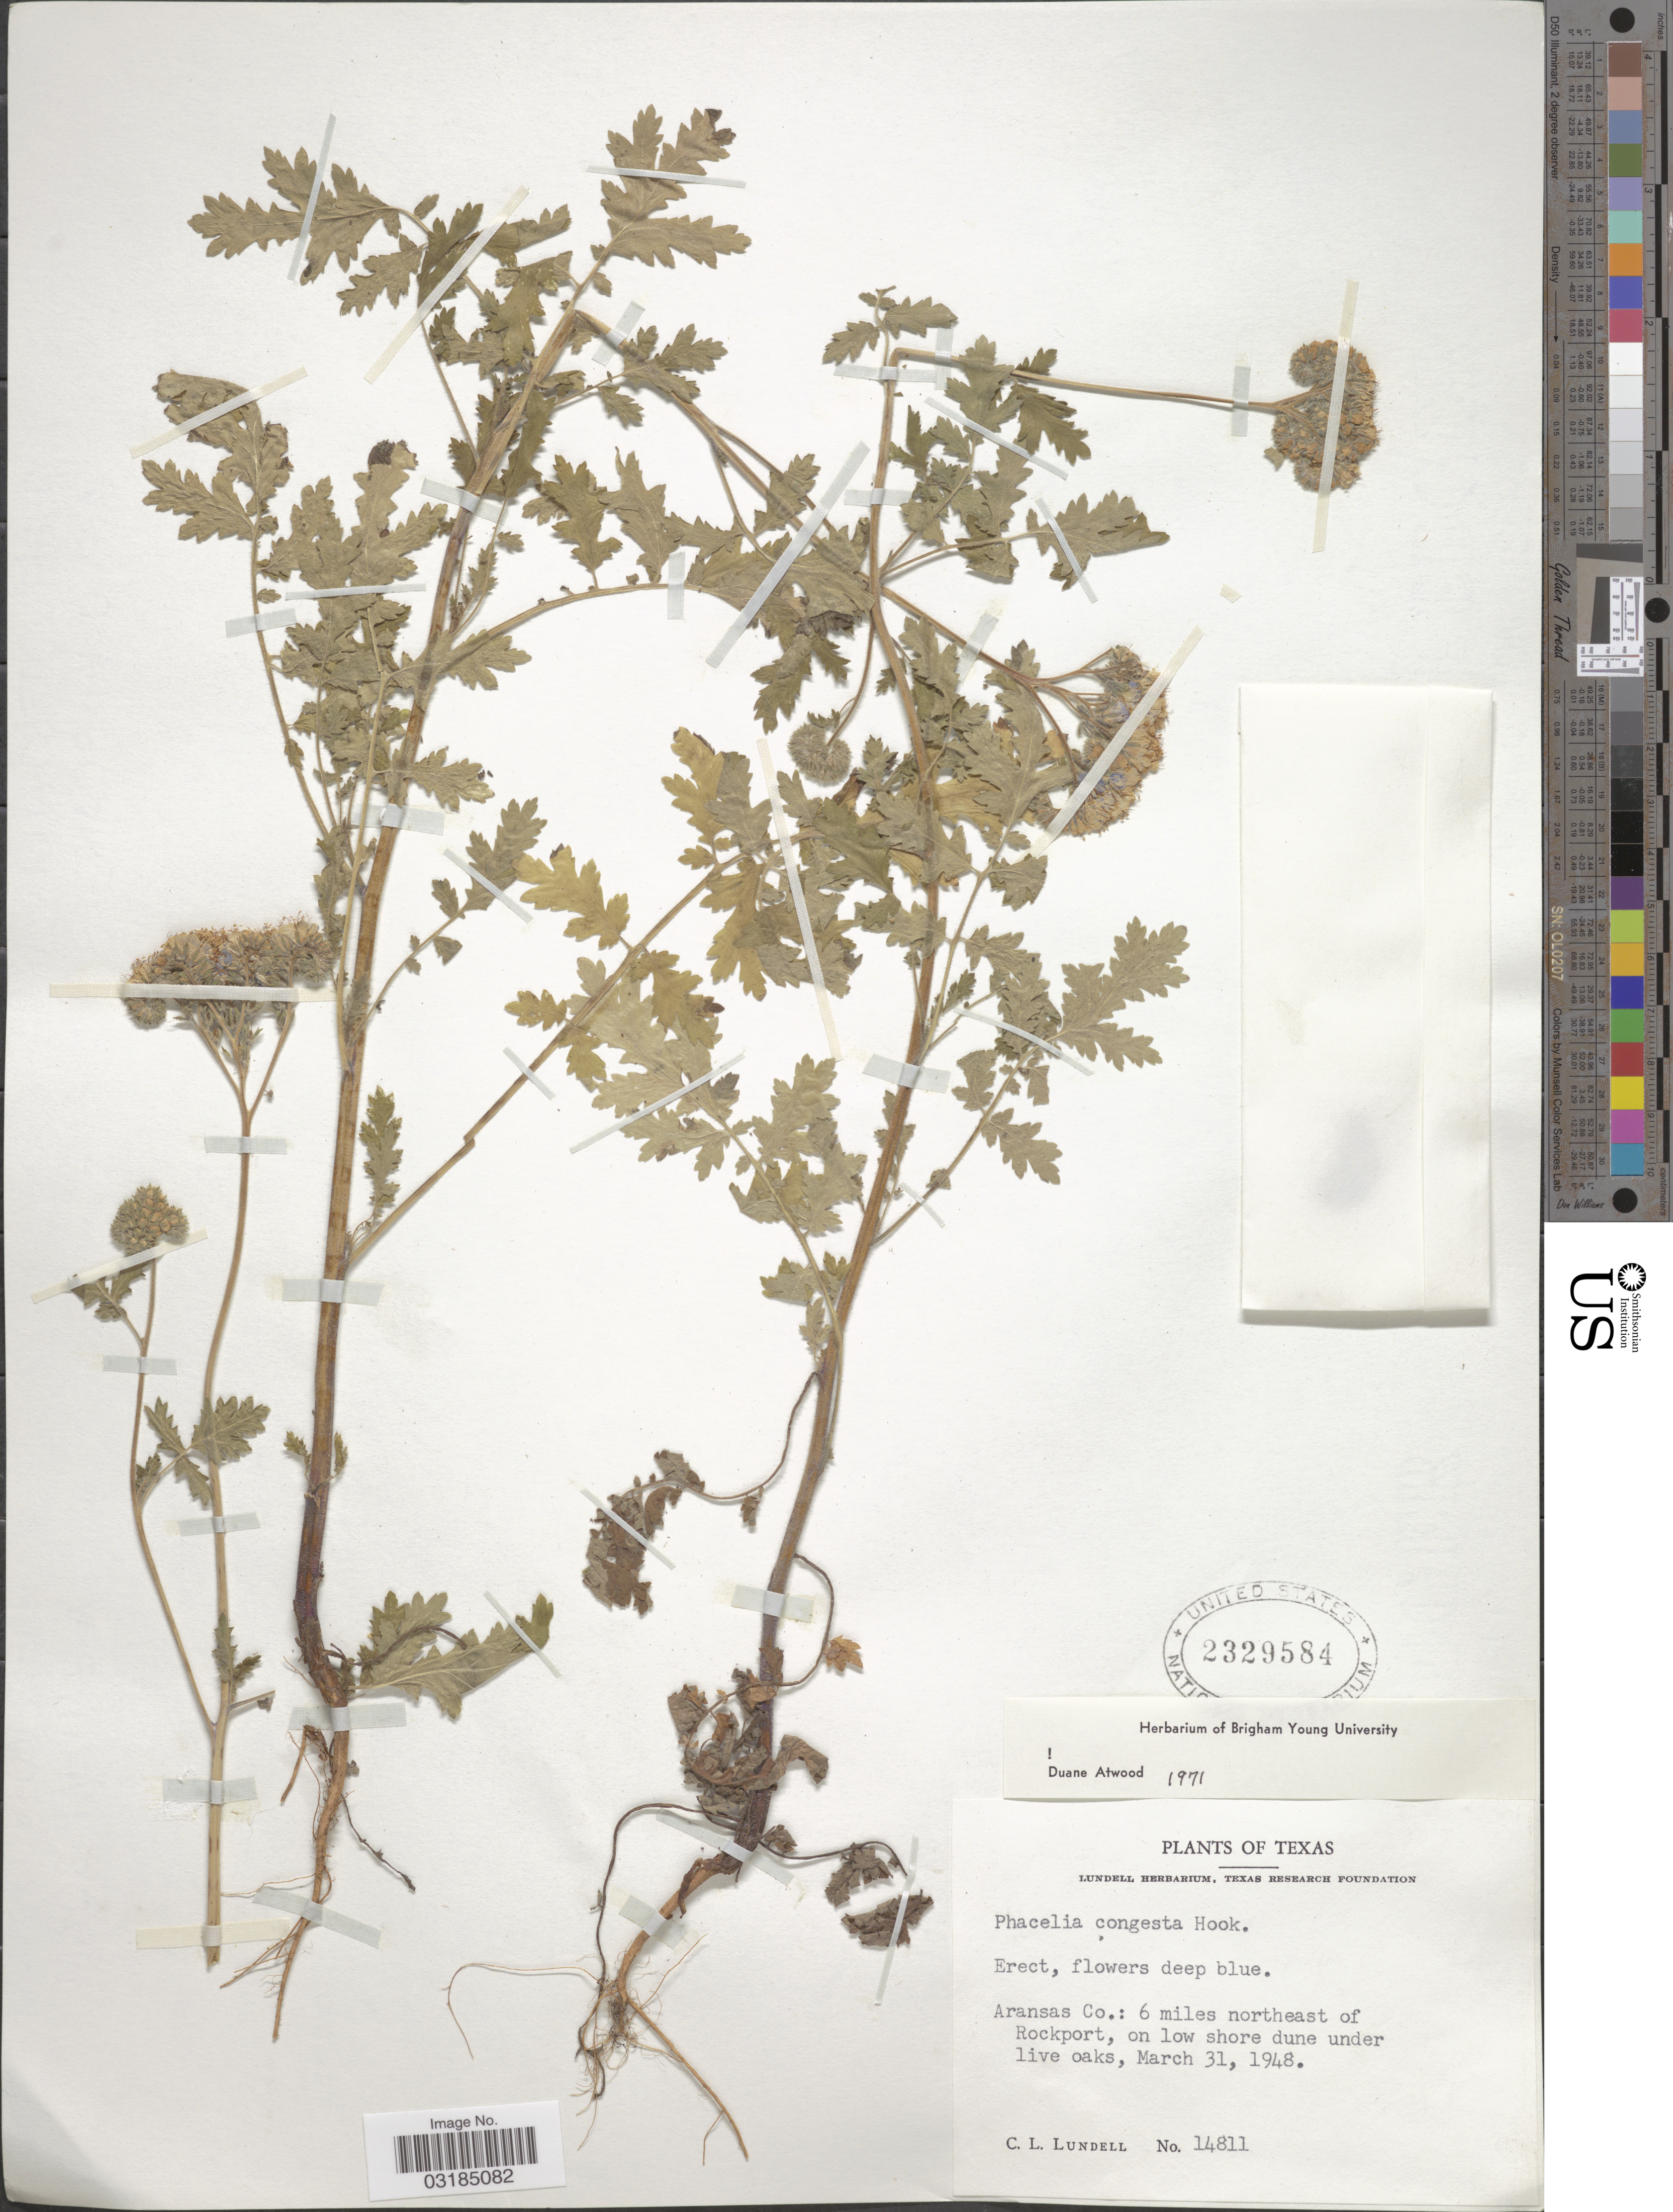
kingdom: Plantae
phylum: Tracheophyta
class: Magnoliopsida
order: Boraginales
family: Hydrophyllaceae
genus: Phacelia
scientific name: Phacelia congesta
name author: Hook.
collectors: C. L. Lundell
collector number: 14811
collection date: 1948-03-31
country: United States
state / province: Texas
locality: Aransas Co.: 6 miles northeast of Rockport.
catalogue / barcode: US 2329584